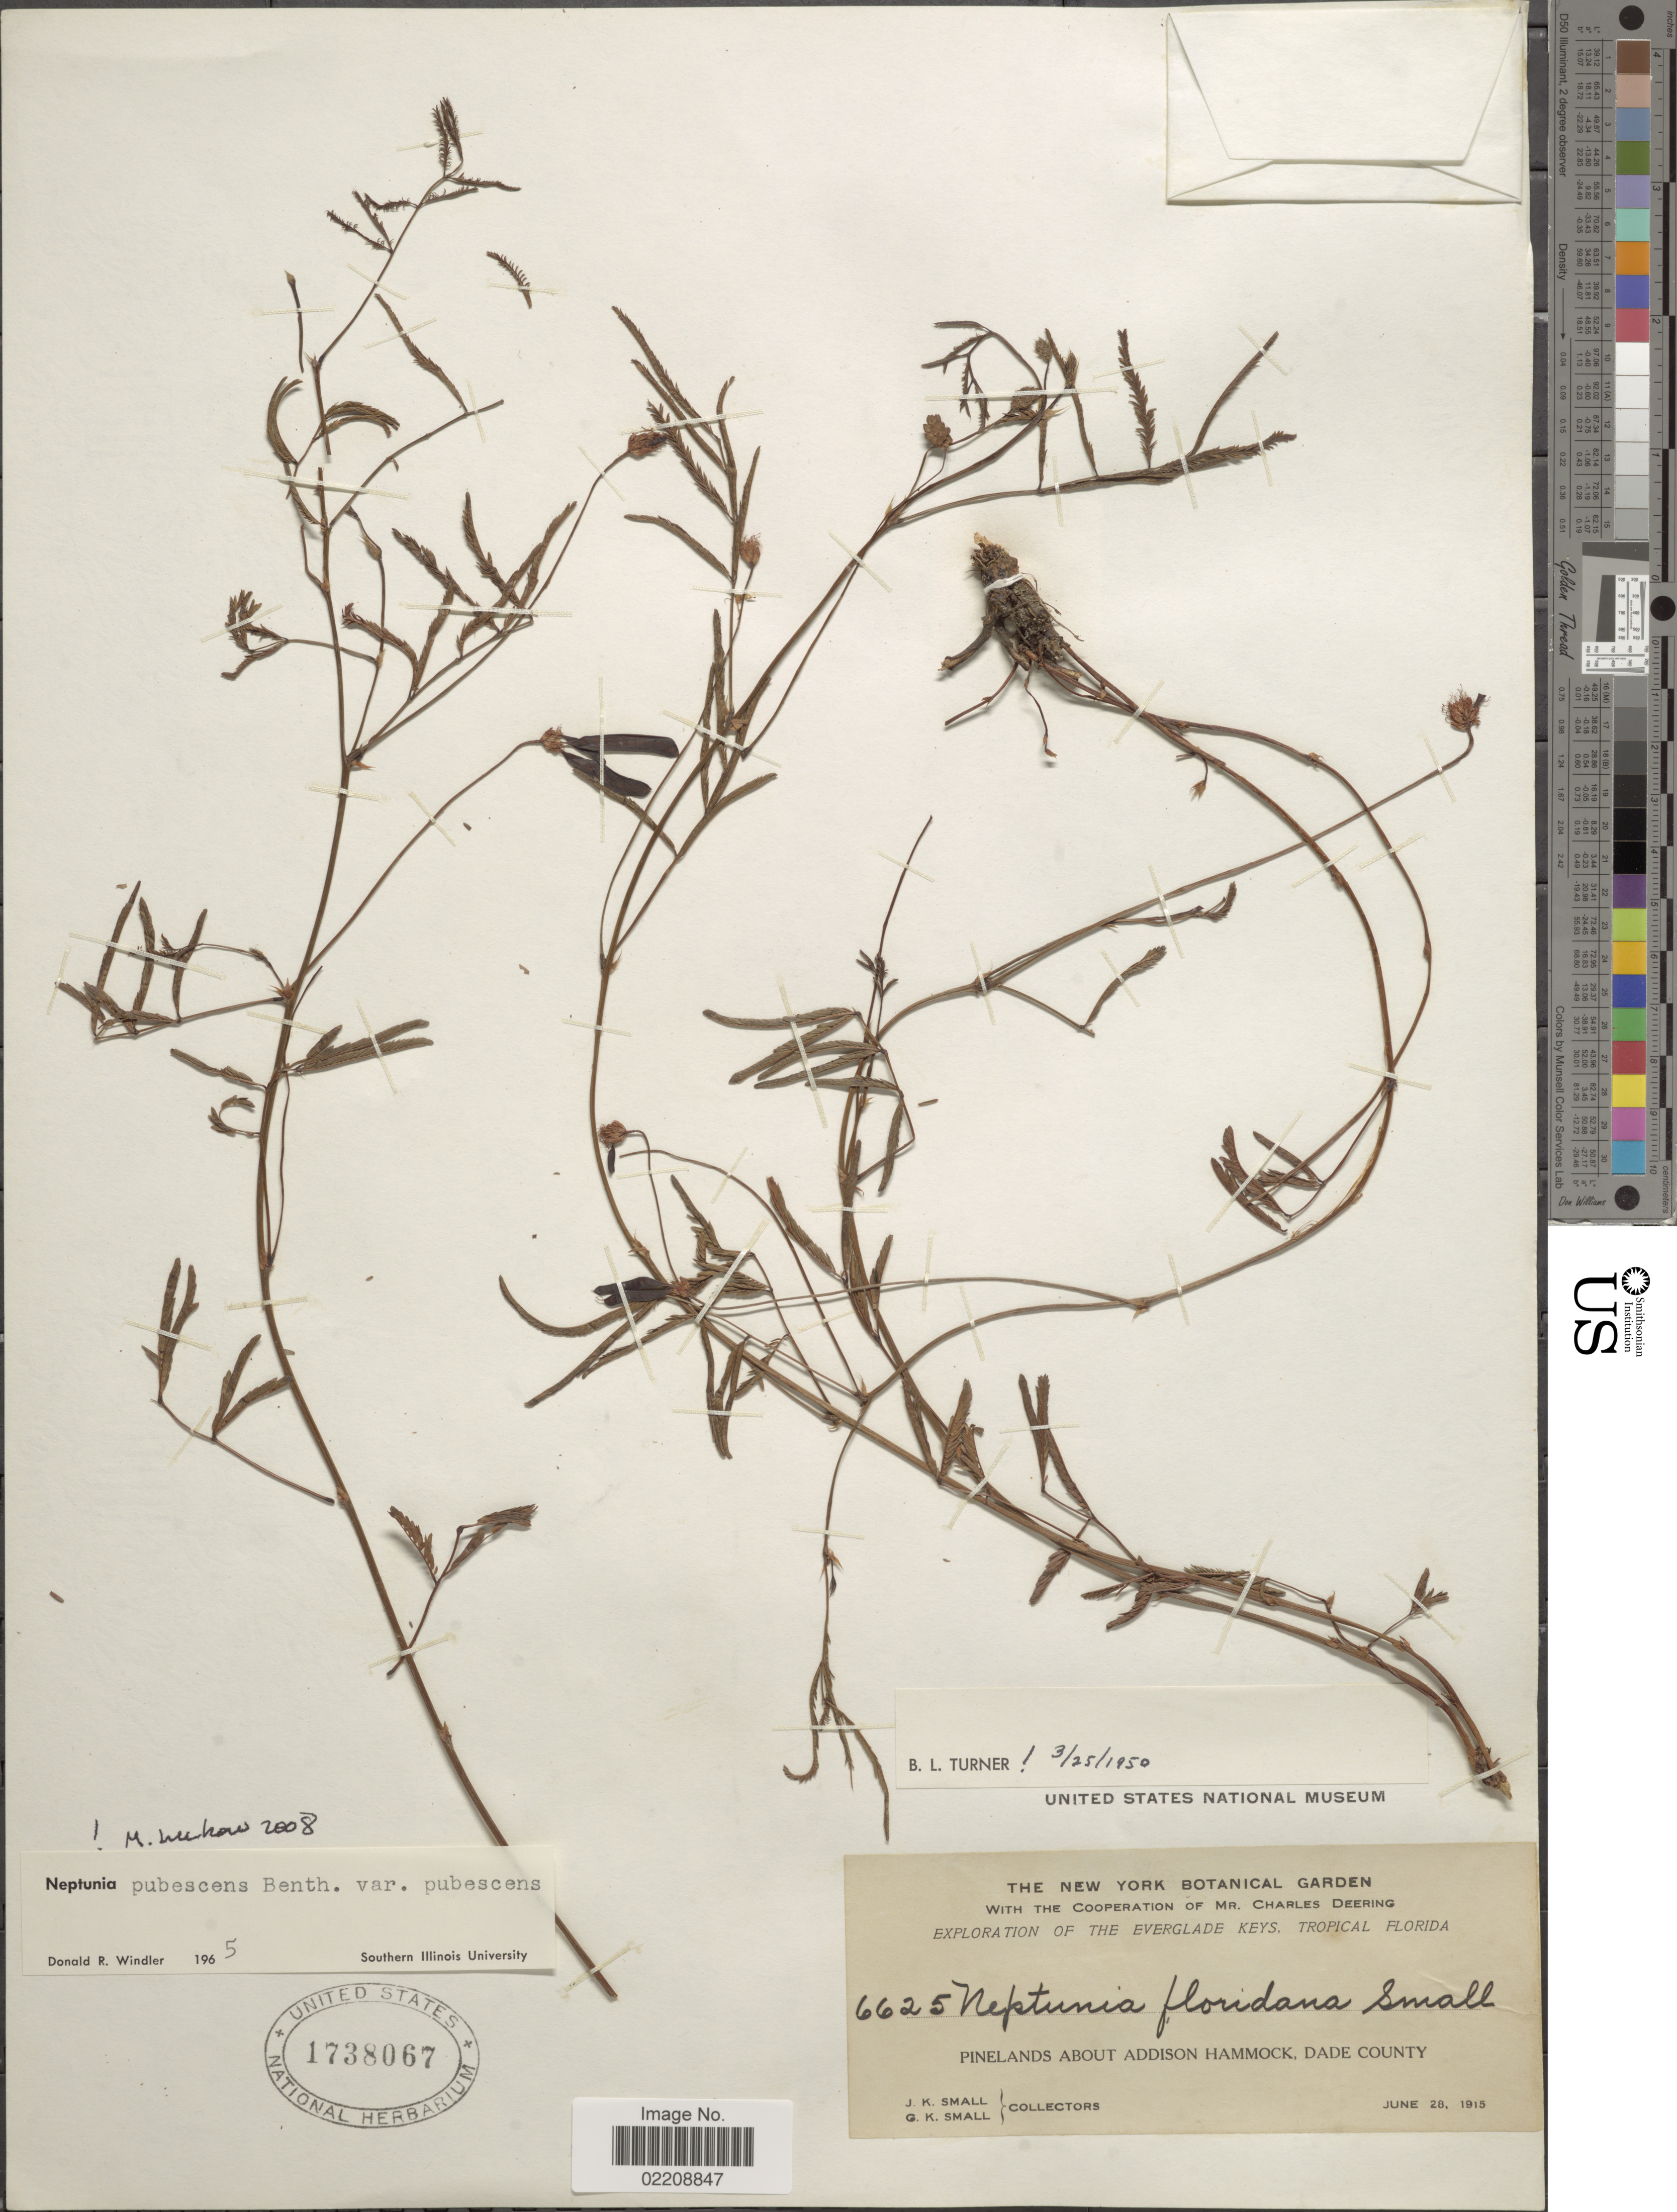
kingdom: Plantae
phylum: Tracheophyta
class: Magnoliopsida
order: Fabales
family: Fabaceae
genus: Neptunia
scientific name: Neptunia pubescens var. pubescens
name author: Benth.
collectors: J. K. Small & G. K. Small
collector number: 6625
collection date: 1915-06-28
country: United States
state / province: Florida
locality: The Everglade Keys, Tropical Florida, Pinelands about Addison Hammock, Dade County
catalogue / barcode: US 1738067